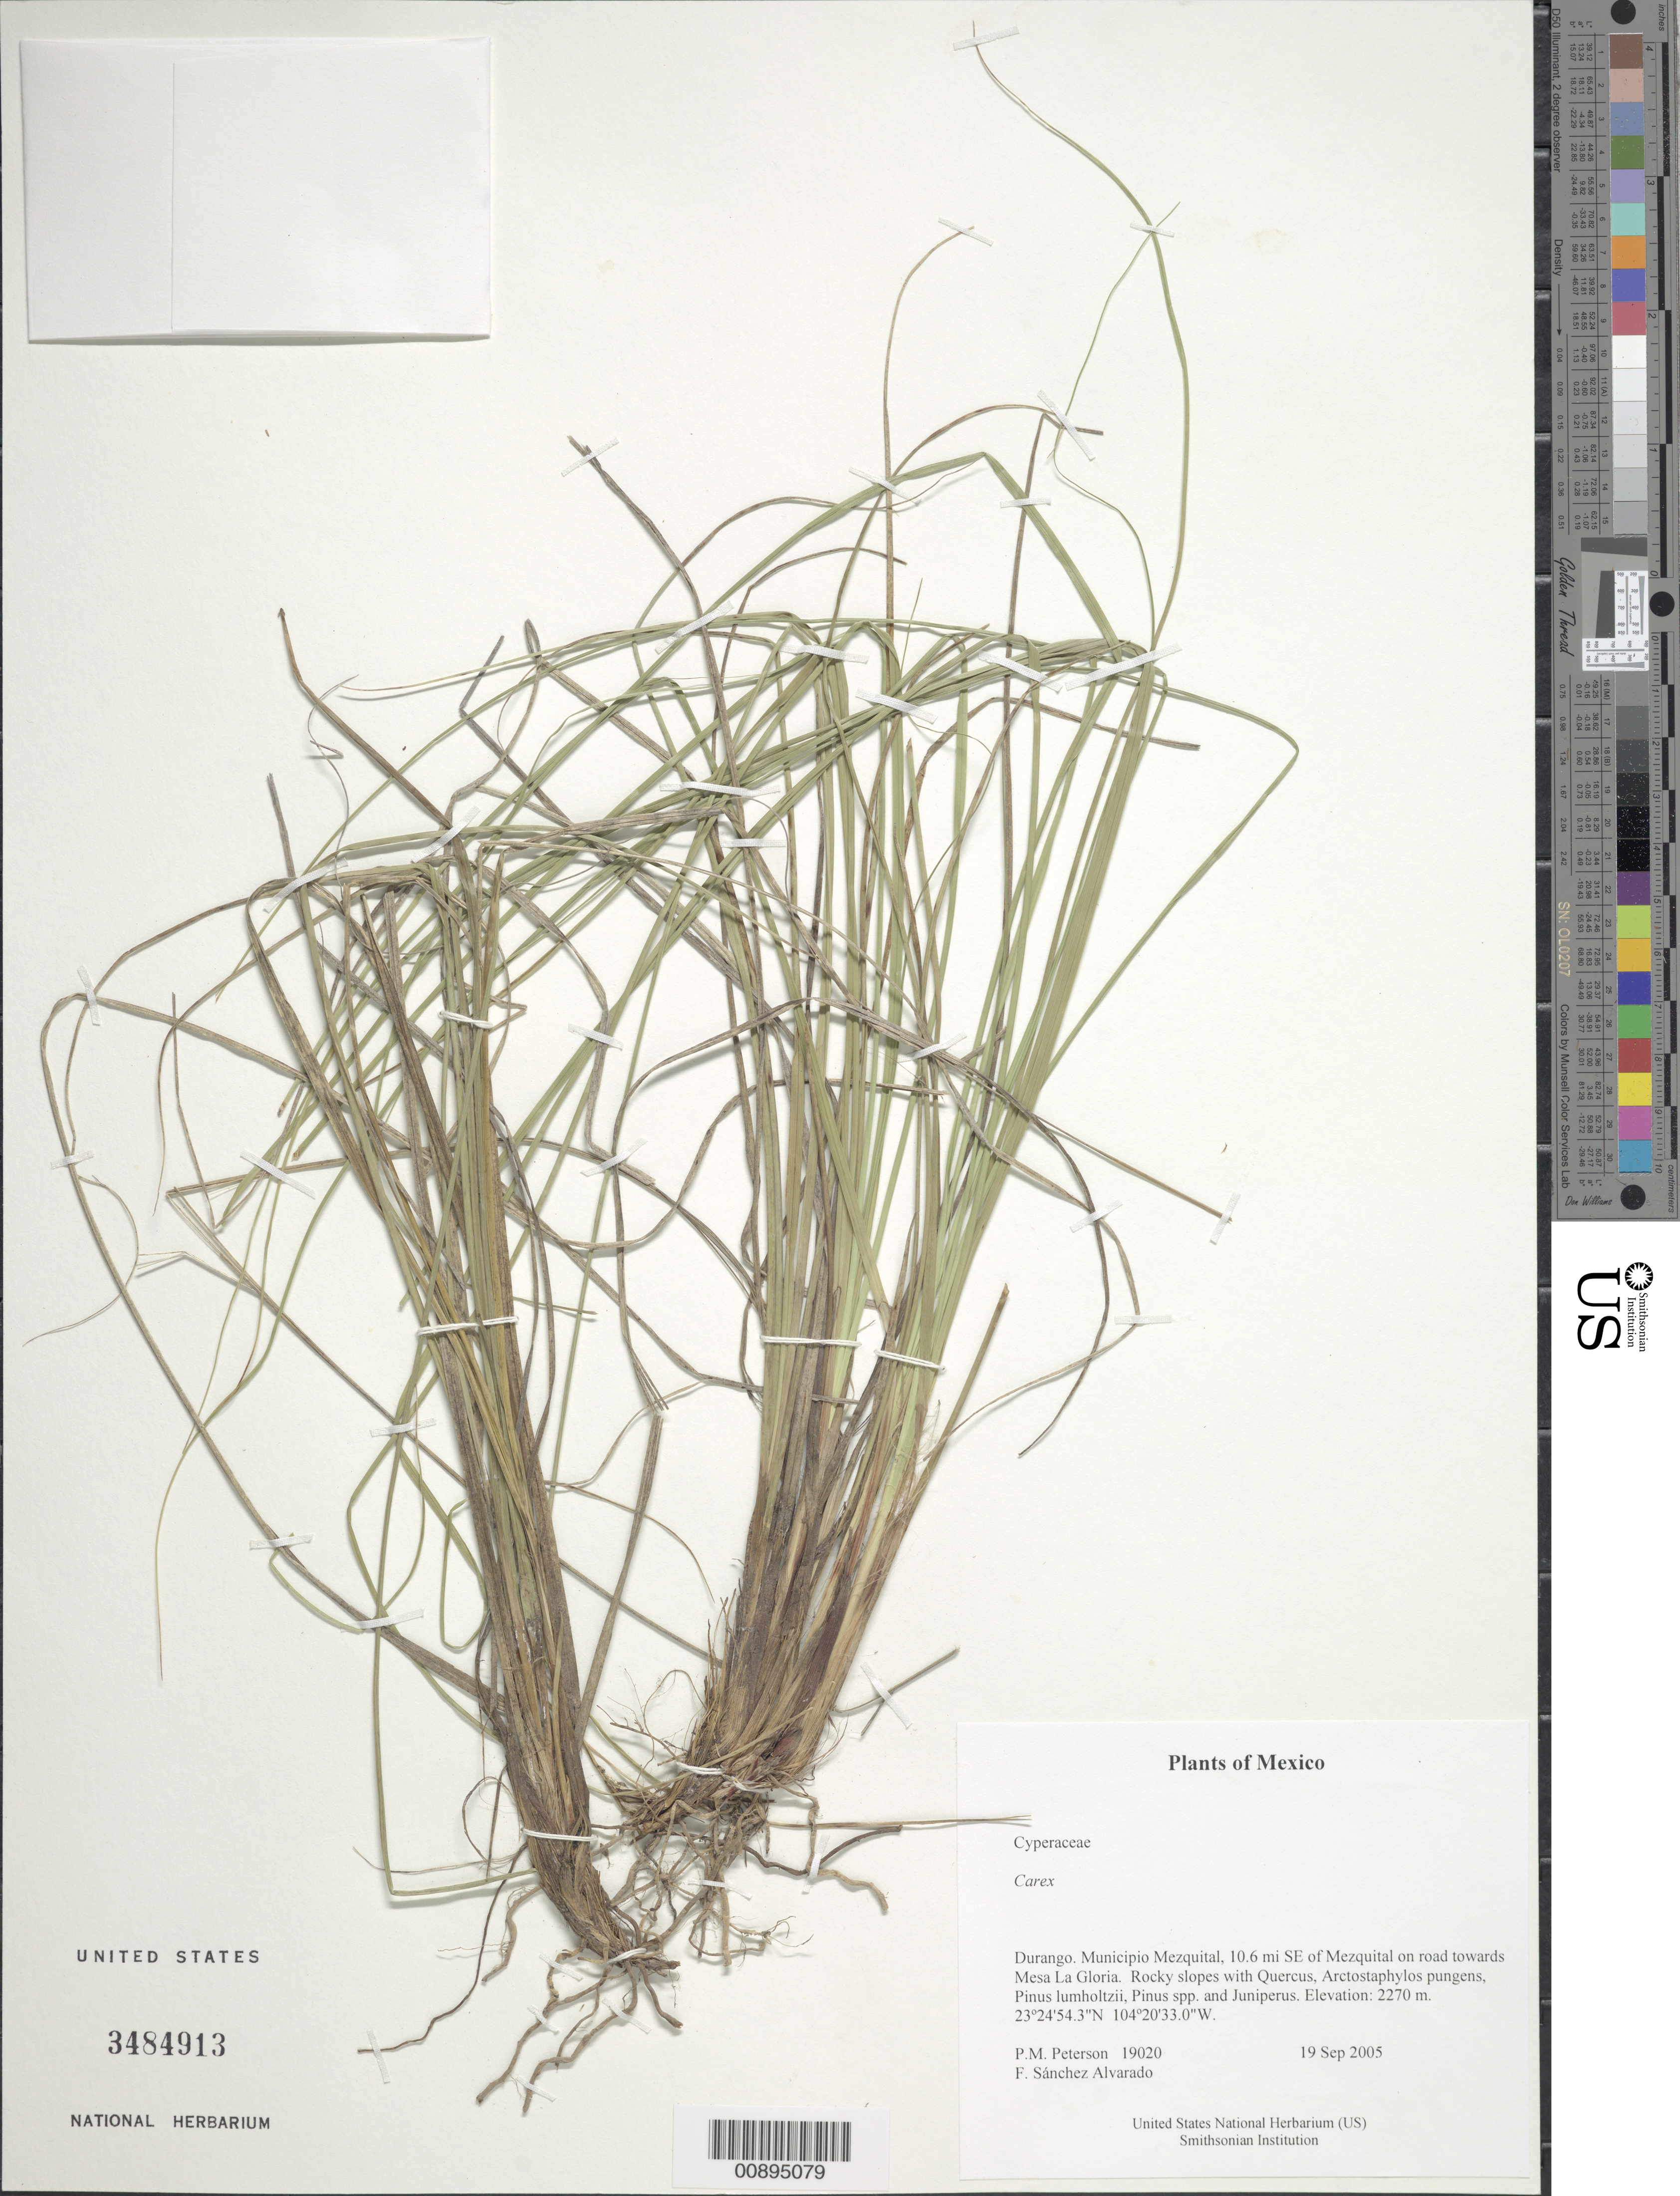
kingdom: Plantae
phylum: Tracheophyta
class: Liliopsida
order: Poales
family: Cyperaceae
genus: Carex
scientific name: Carex sp.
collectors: P. M. Peterson & F. Sánchez Alvarado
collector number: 19020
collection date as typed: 19 Sep 2005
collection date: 2005-09-19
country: Mexico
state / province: Durango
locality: Municipio Mezquital, 10.6 mi SE of Mezquital on road towards Mesa La Gloria. Rocky slopes with Quercus, Arctostaphylos pungens, Pinus lumholtzii, Pinus spp. and Juniperus.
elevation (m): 2270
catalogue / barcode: US 3484913